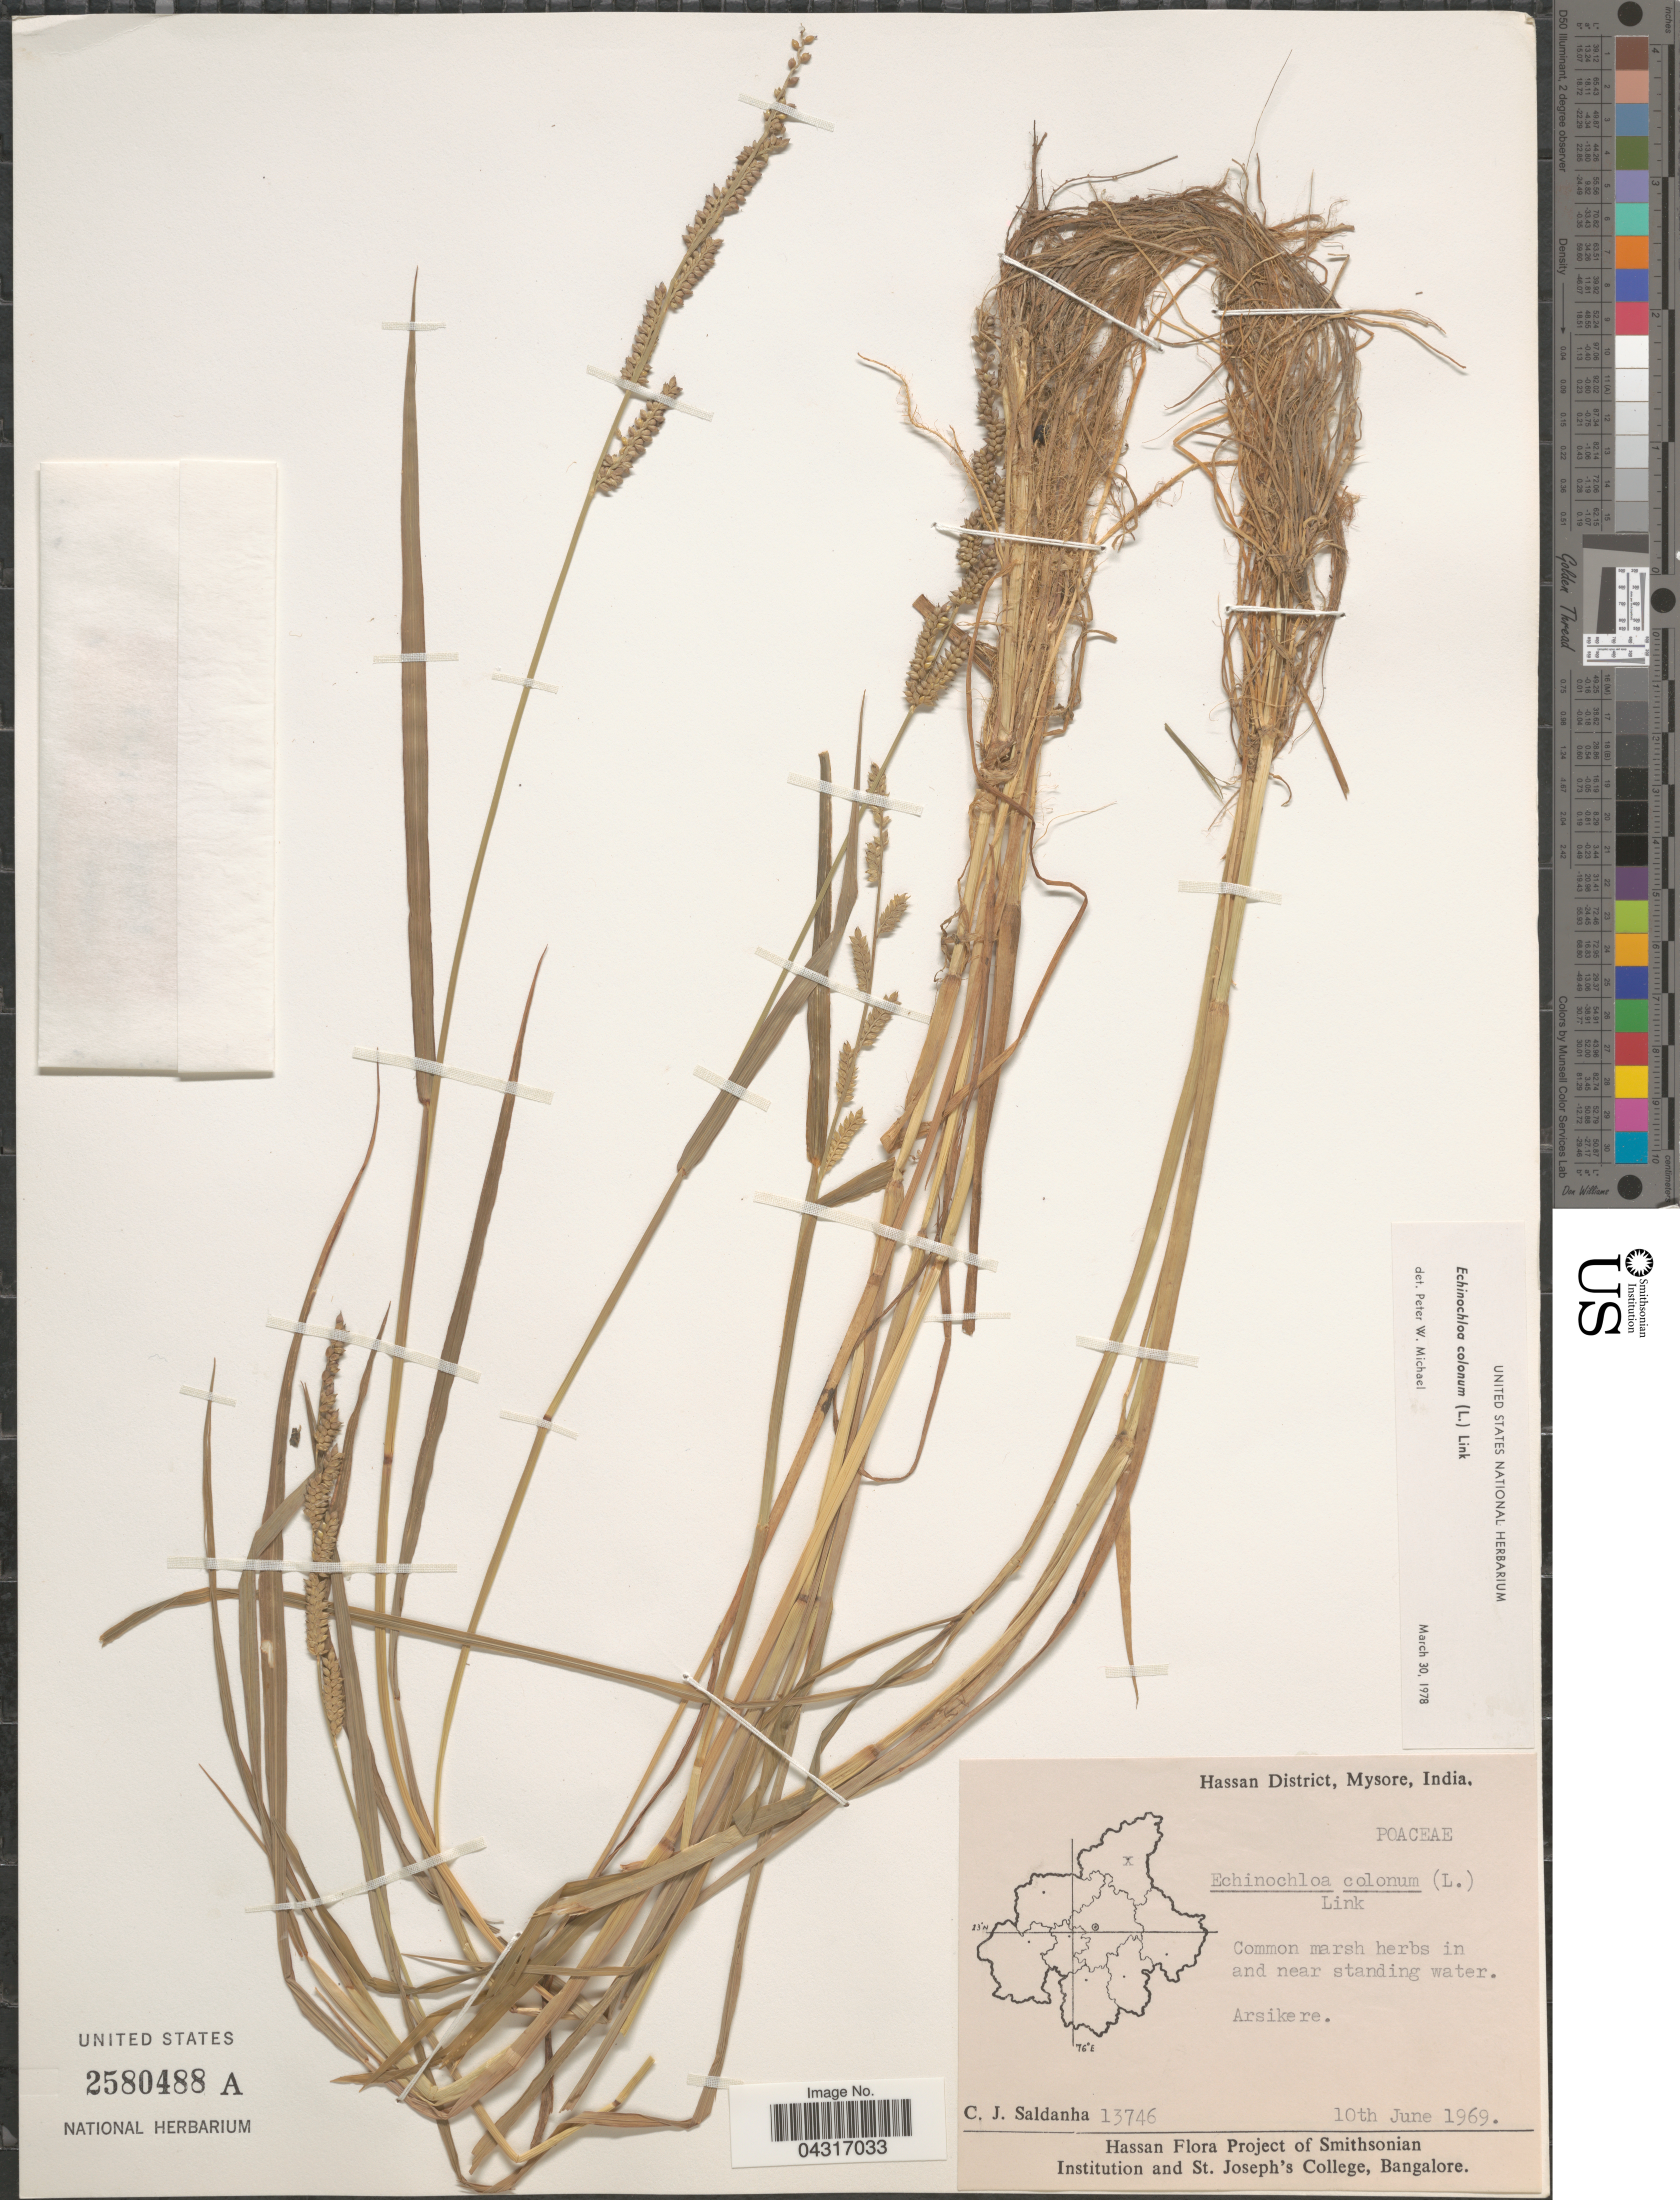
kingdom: Plantae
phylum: Tracheophyta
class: Liliopsida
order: Poales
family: Poaceae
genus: Echinochloa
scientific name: Echinochloa colona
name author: (L.) Link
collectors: C. J. Saldanha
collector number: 13746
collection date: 1969-06-10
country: India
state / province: Karnataka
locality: Hassan District, Mysore. Arsikere.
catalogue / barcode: US 2580488A